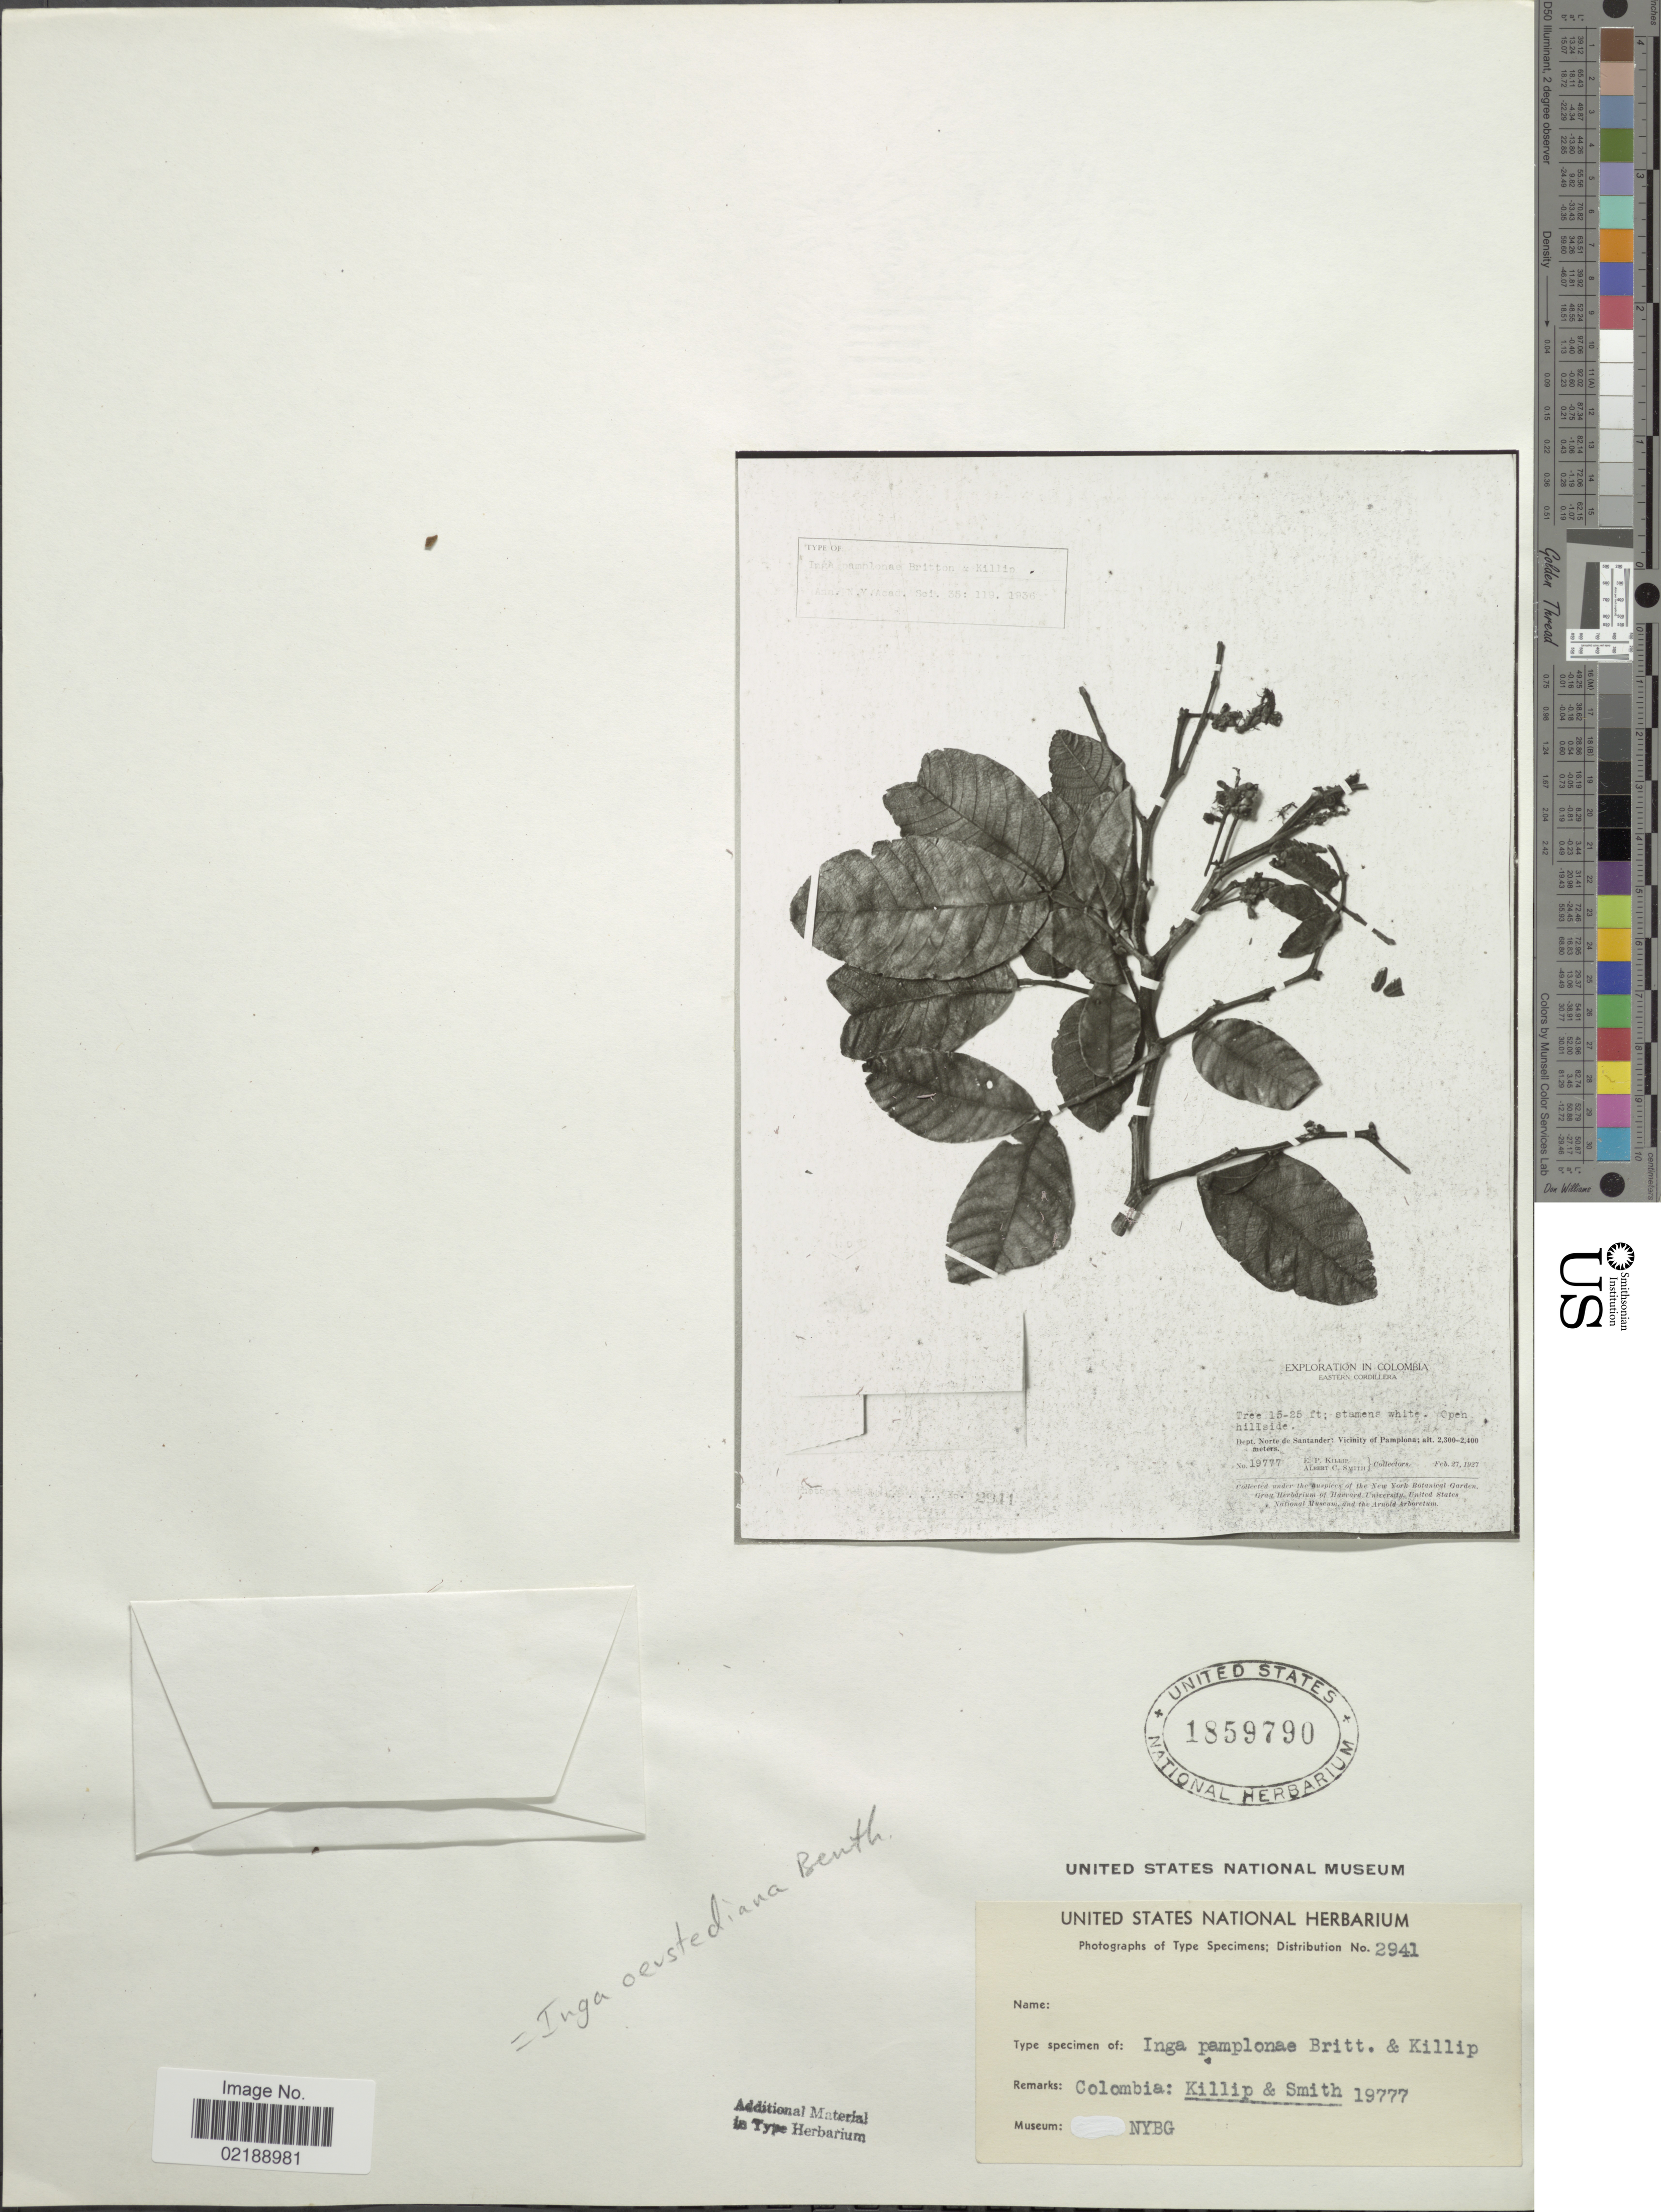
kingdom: Plantae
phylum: Tracheophyta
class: Magnoliopsida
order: Fabales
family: Fabaceae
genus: Inga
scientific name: Inga oerstediana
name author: Benth.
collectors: E. P. Killip & A. C. Smith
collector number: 19777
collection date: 1927-02-27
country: Colombia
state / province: Norte de Santander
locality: Eastern Cordillera, Open hillside, Dept. Norte de Santander: Vicinity of Pamplona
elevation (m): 2300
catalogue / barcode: US 1859790